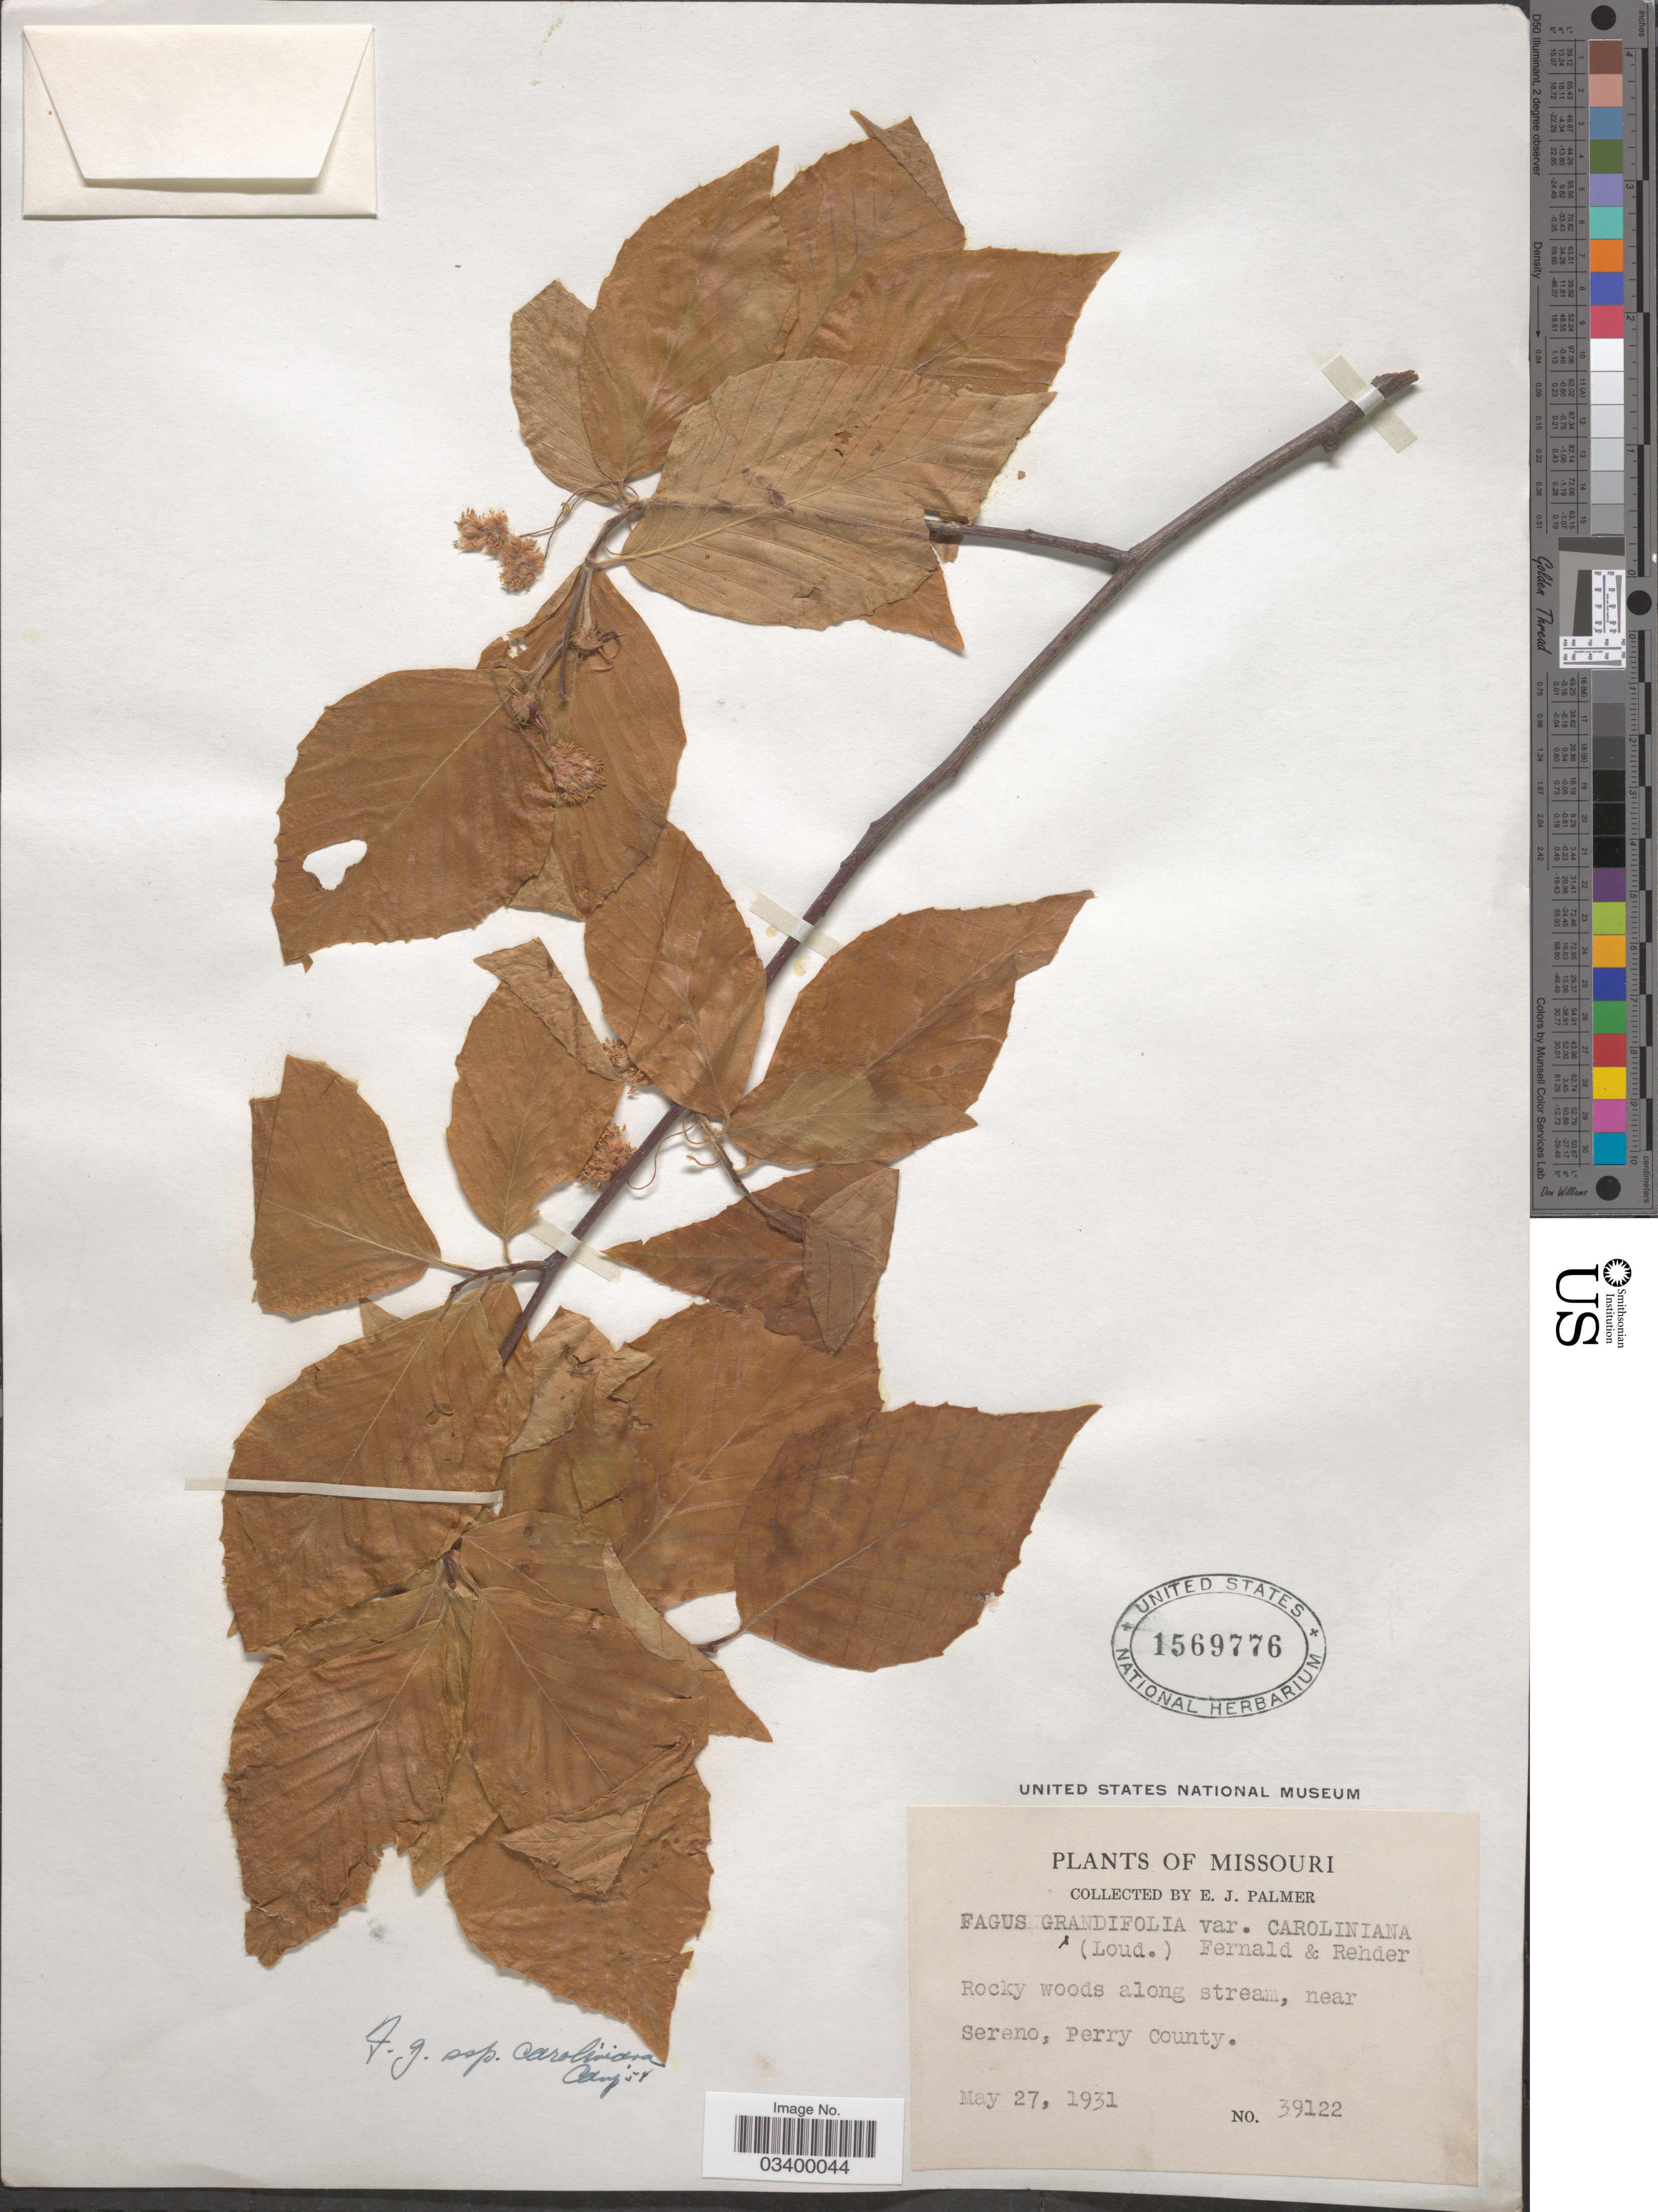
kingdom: Plantae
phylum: Tracheophyta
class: Magnoliopsida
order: Fagales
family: Fagaceae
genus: Fagus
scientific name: Fagus grandifolia subsp. caroliniana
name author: (Loudon) Fernald & Rehder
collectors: E. J. Palmer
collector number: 39122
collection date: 1931-05-27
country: United States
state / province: Missouri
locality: Near Sereno, Perry County.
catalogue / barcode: US 1569776